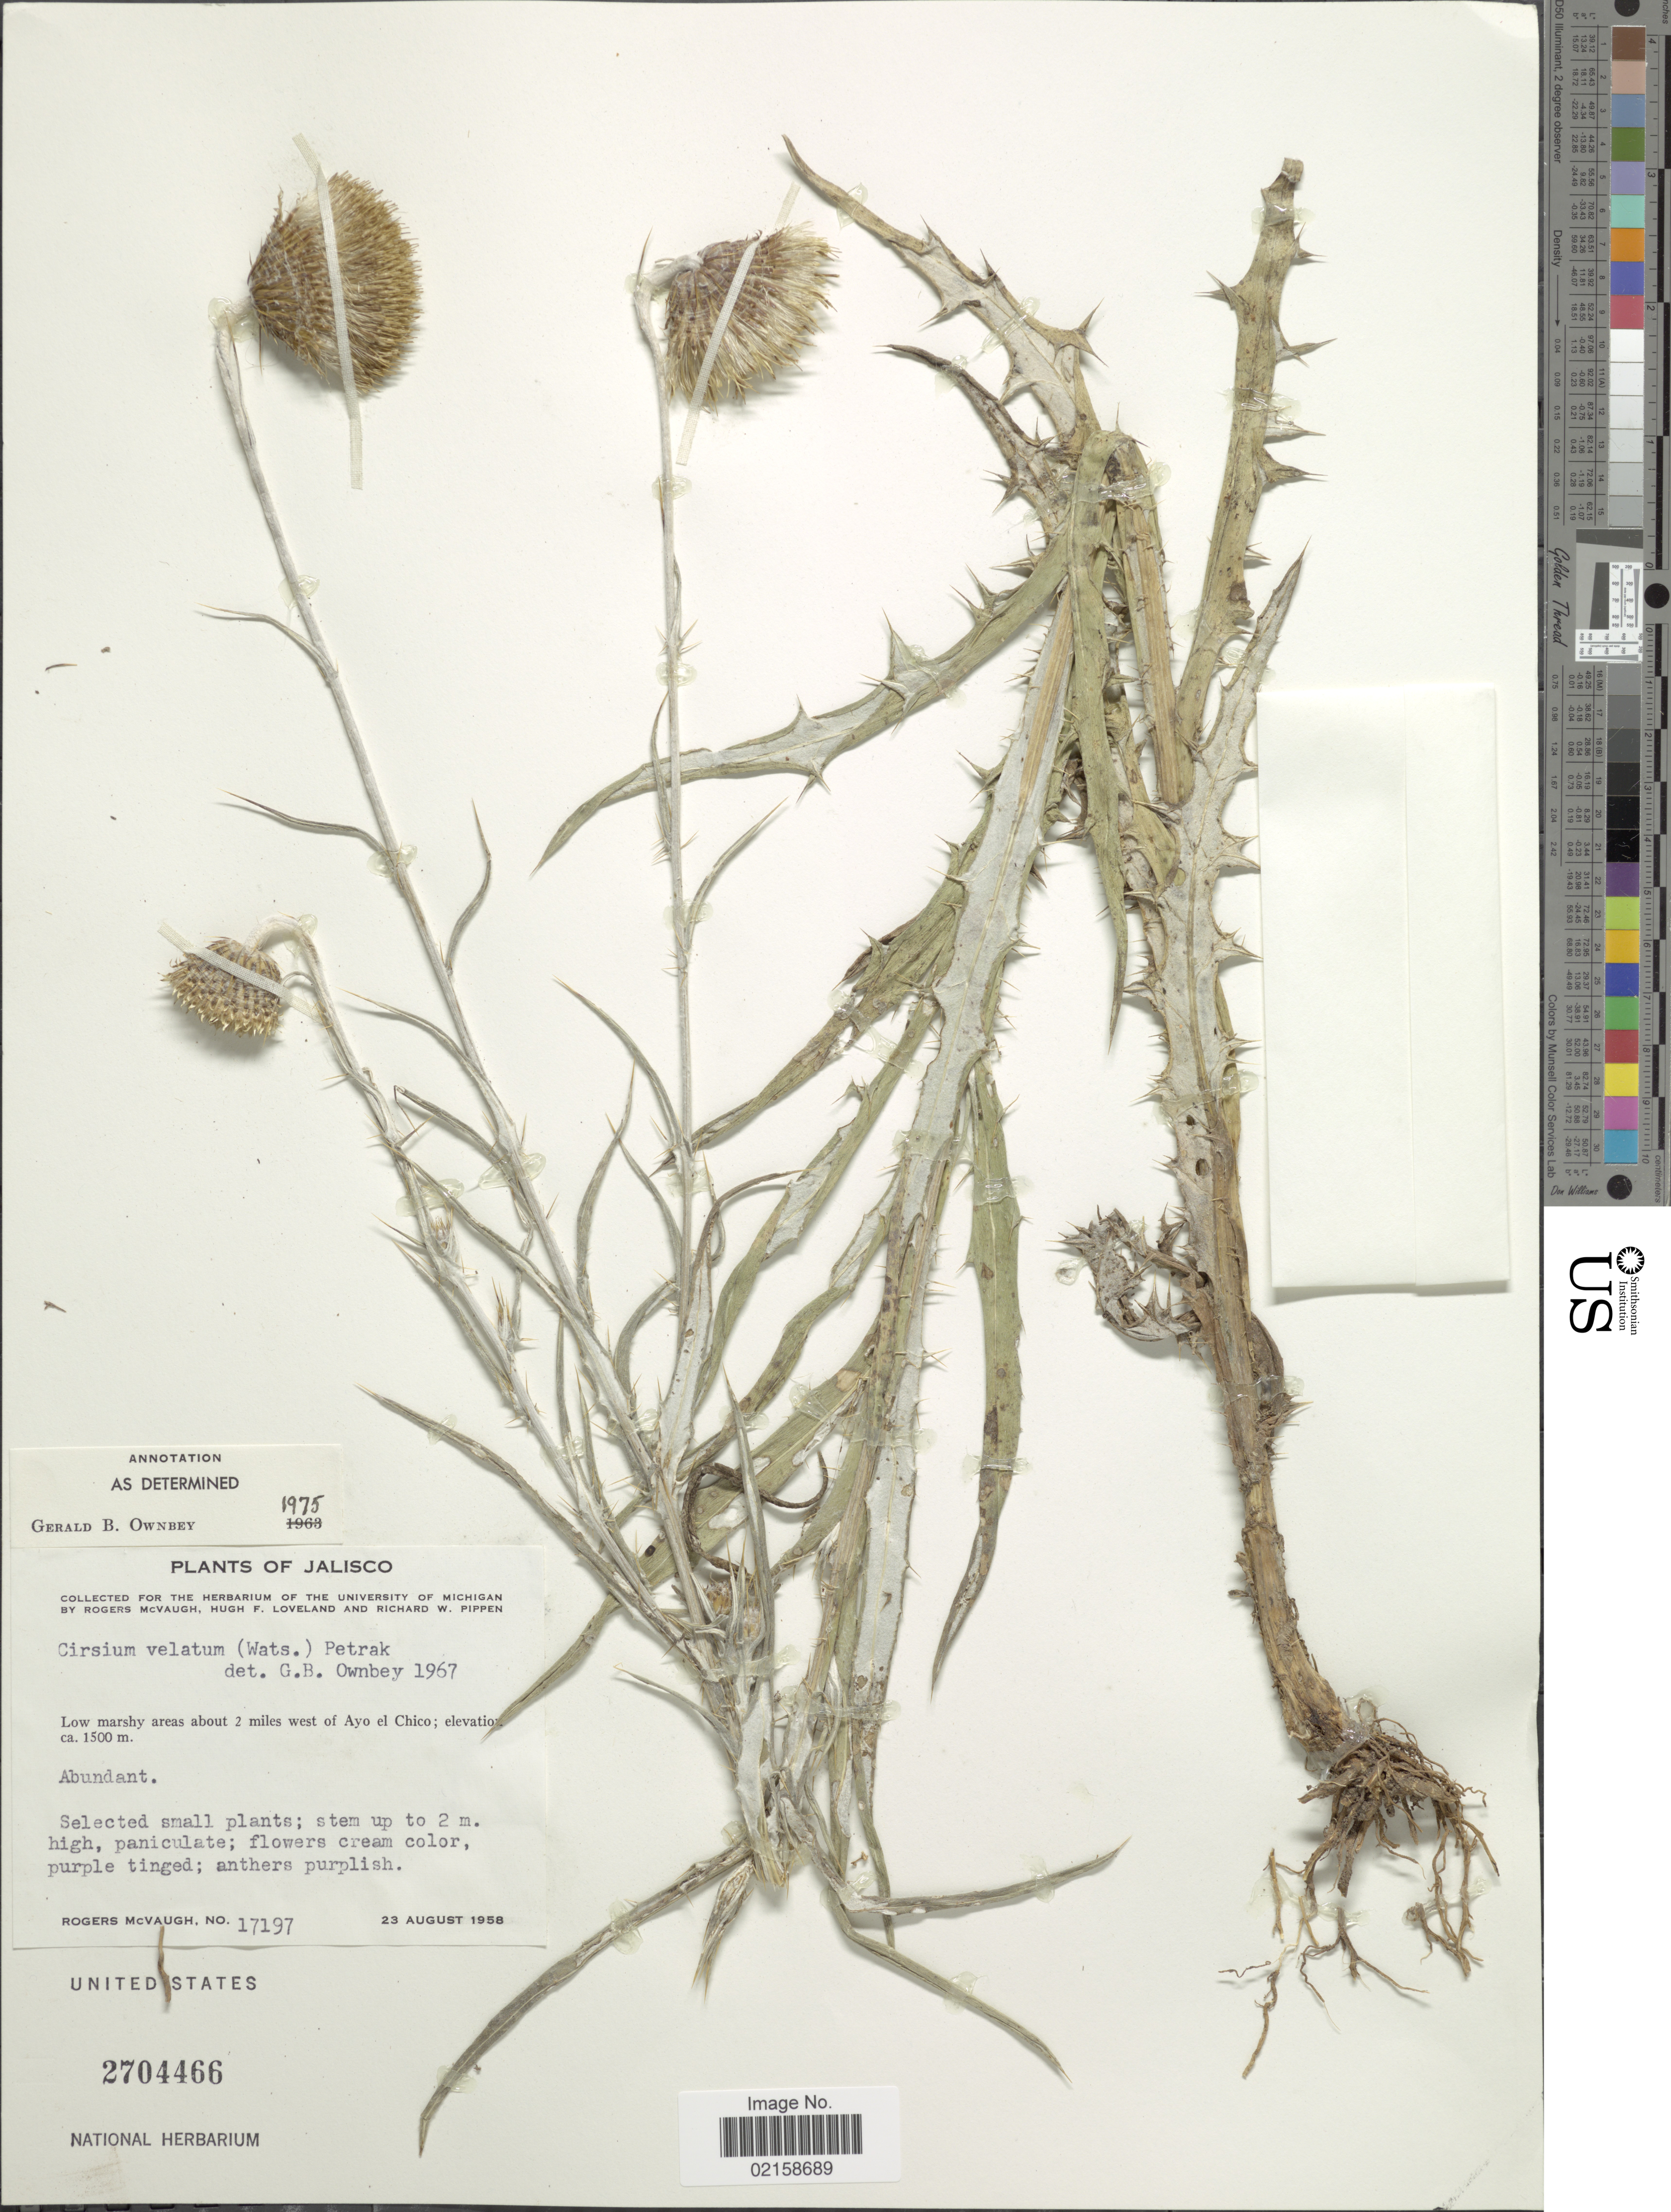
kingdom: Plantae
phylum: Tracheophyta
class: Magnoliopsida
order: Asterales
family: Asteraceae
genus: Cirsium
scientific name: Cirsium velatum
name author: (S. Watson) Petr.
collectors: R. McVaugh, H. Loveland & R. W. Pippen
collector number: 17197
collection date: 1958-08-23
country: Mexico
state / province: Jalisco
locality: Low marshy areas about 2 miles west of Ayo El Chico.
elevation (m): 1500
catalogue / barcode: US 2704466